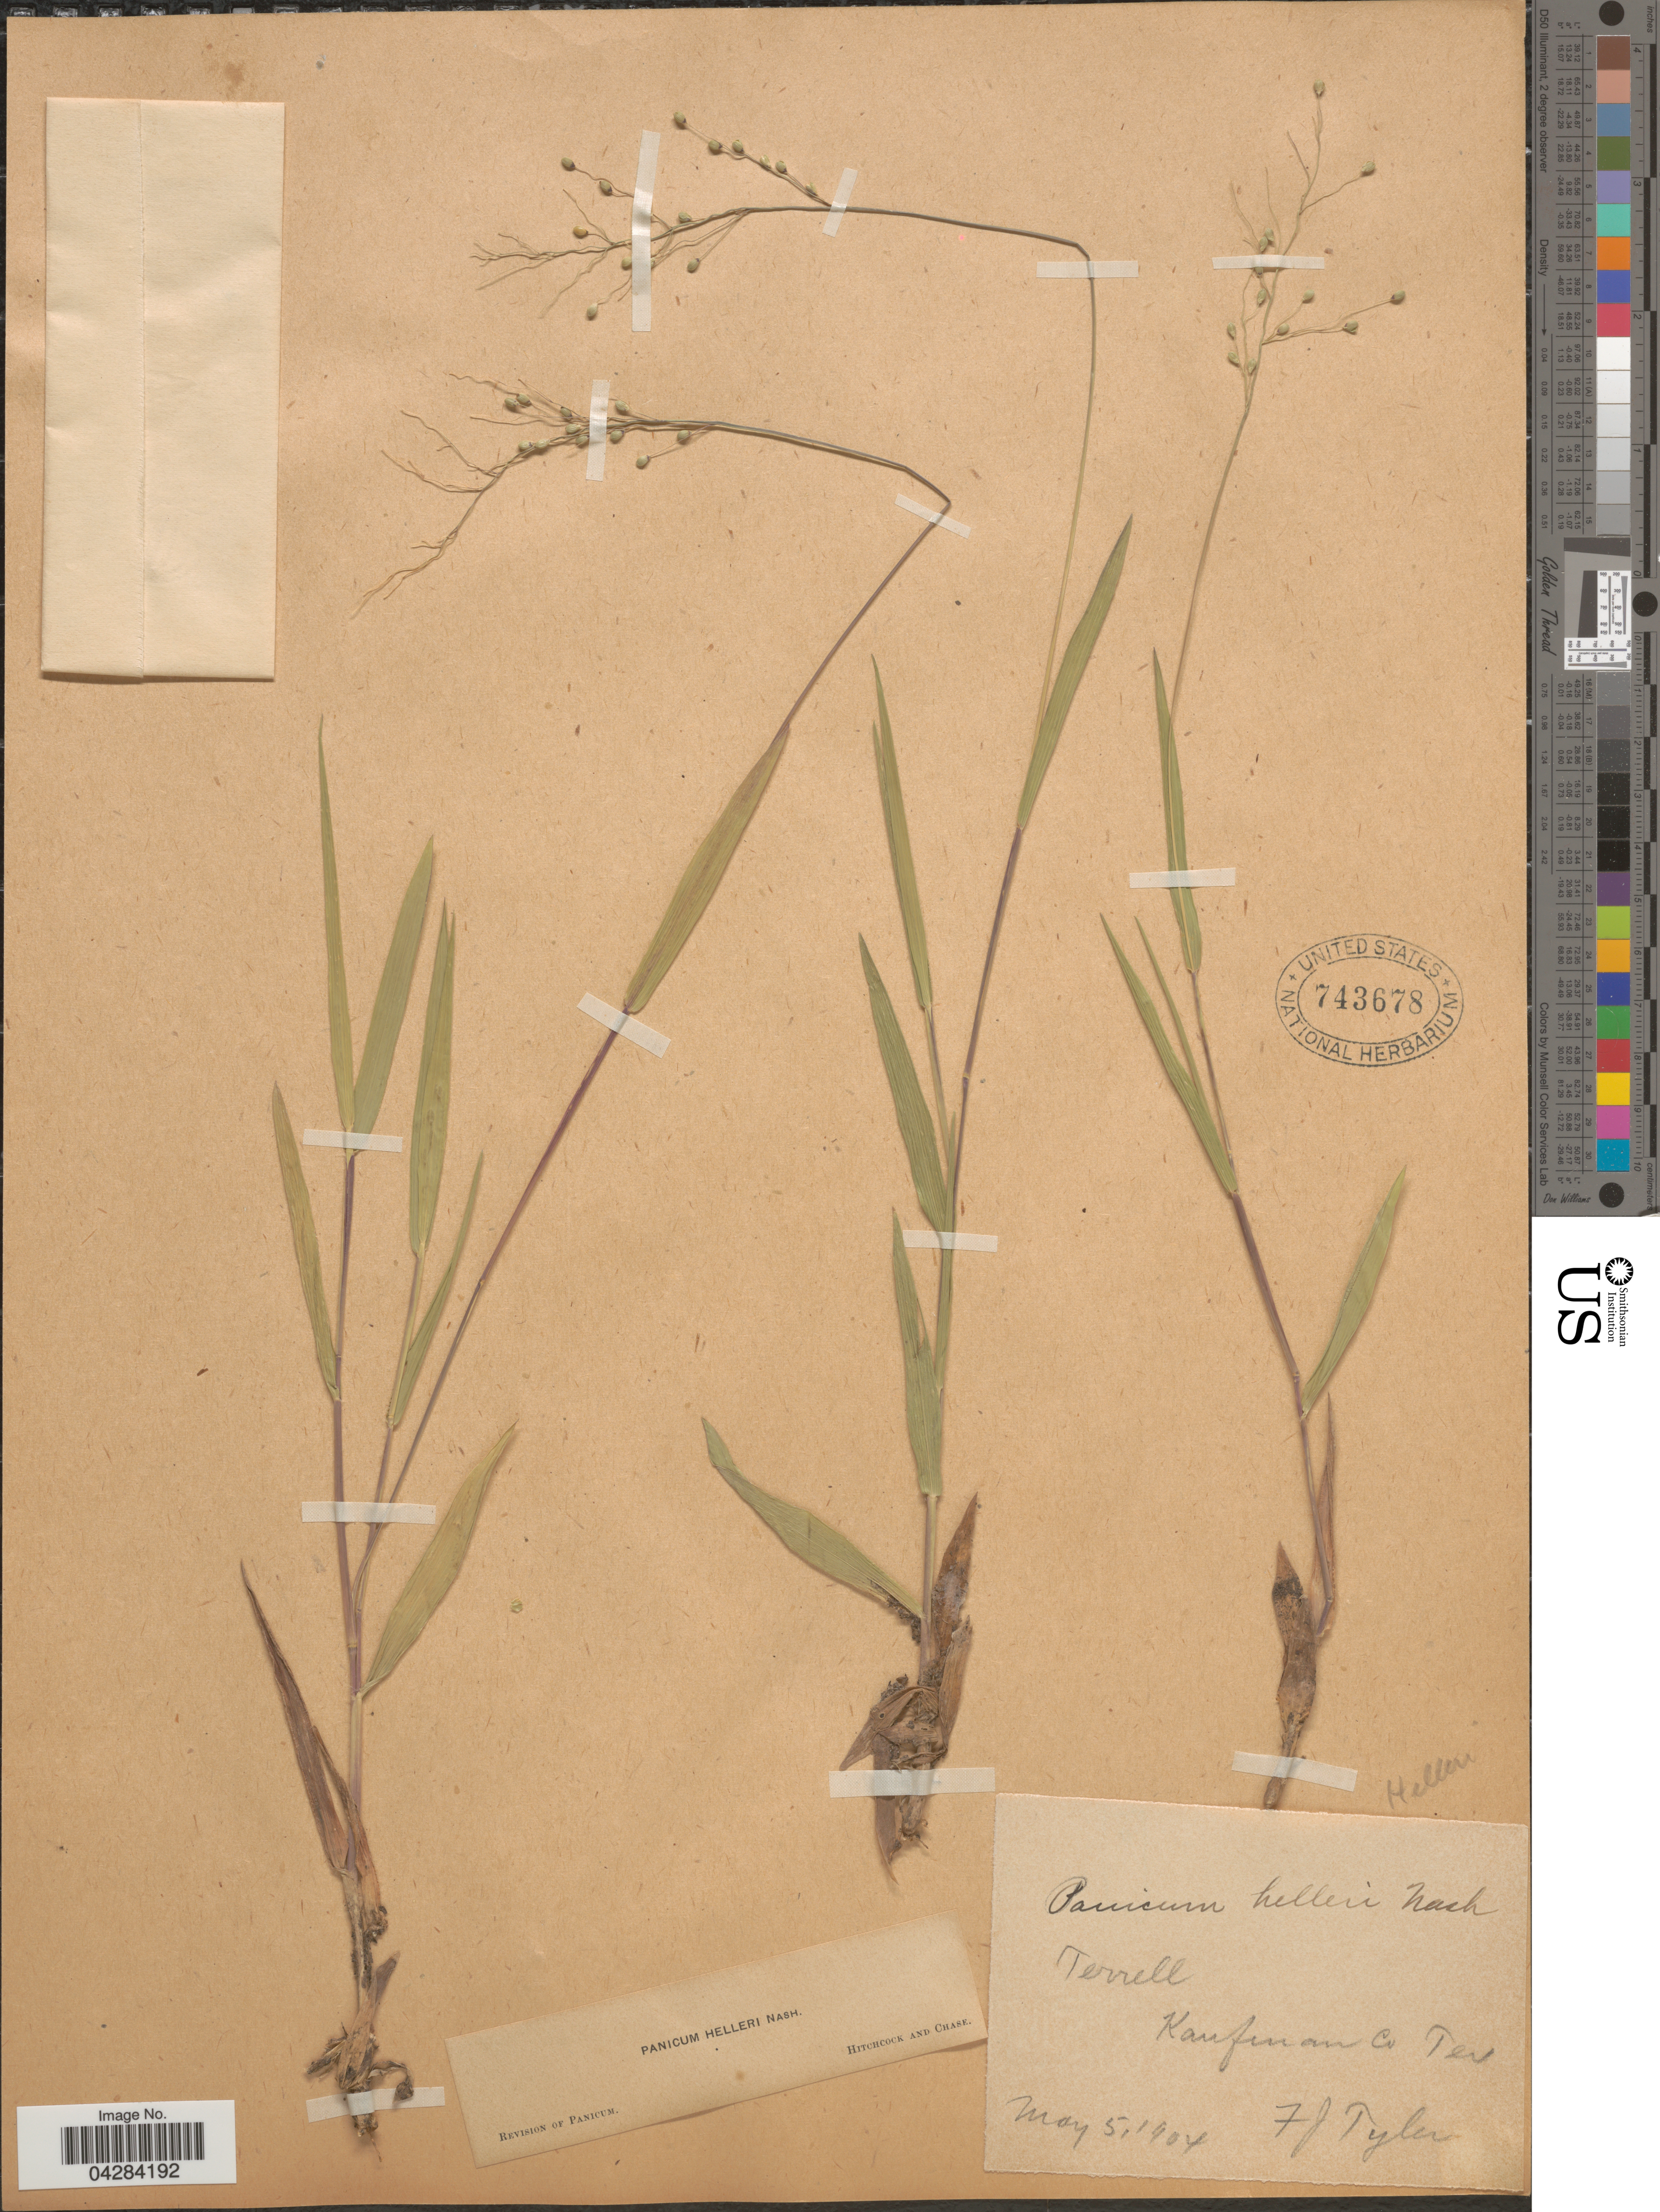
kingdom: Plantae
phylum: Tracheophyta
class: Liliopsida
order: Poales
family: Poaceae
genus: Dichanthelium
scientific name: Dichanthelium oligosanthes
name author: (Schult.) Gould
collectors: F. Tyler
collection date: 1904-05-05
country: United States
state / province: Texas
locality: Terrell. Kaufman Co.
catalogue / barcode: US 743678